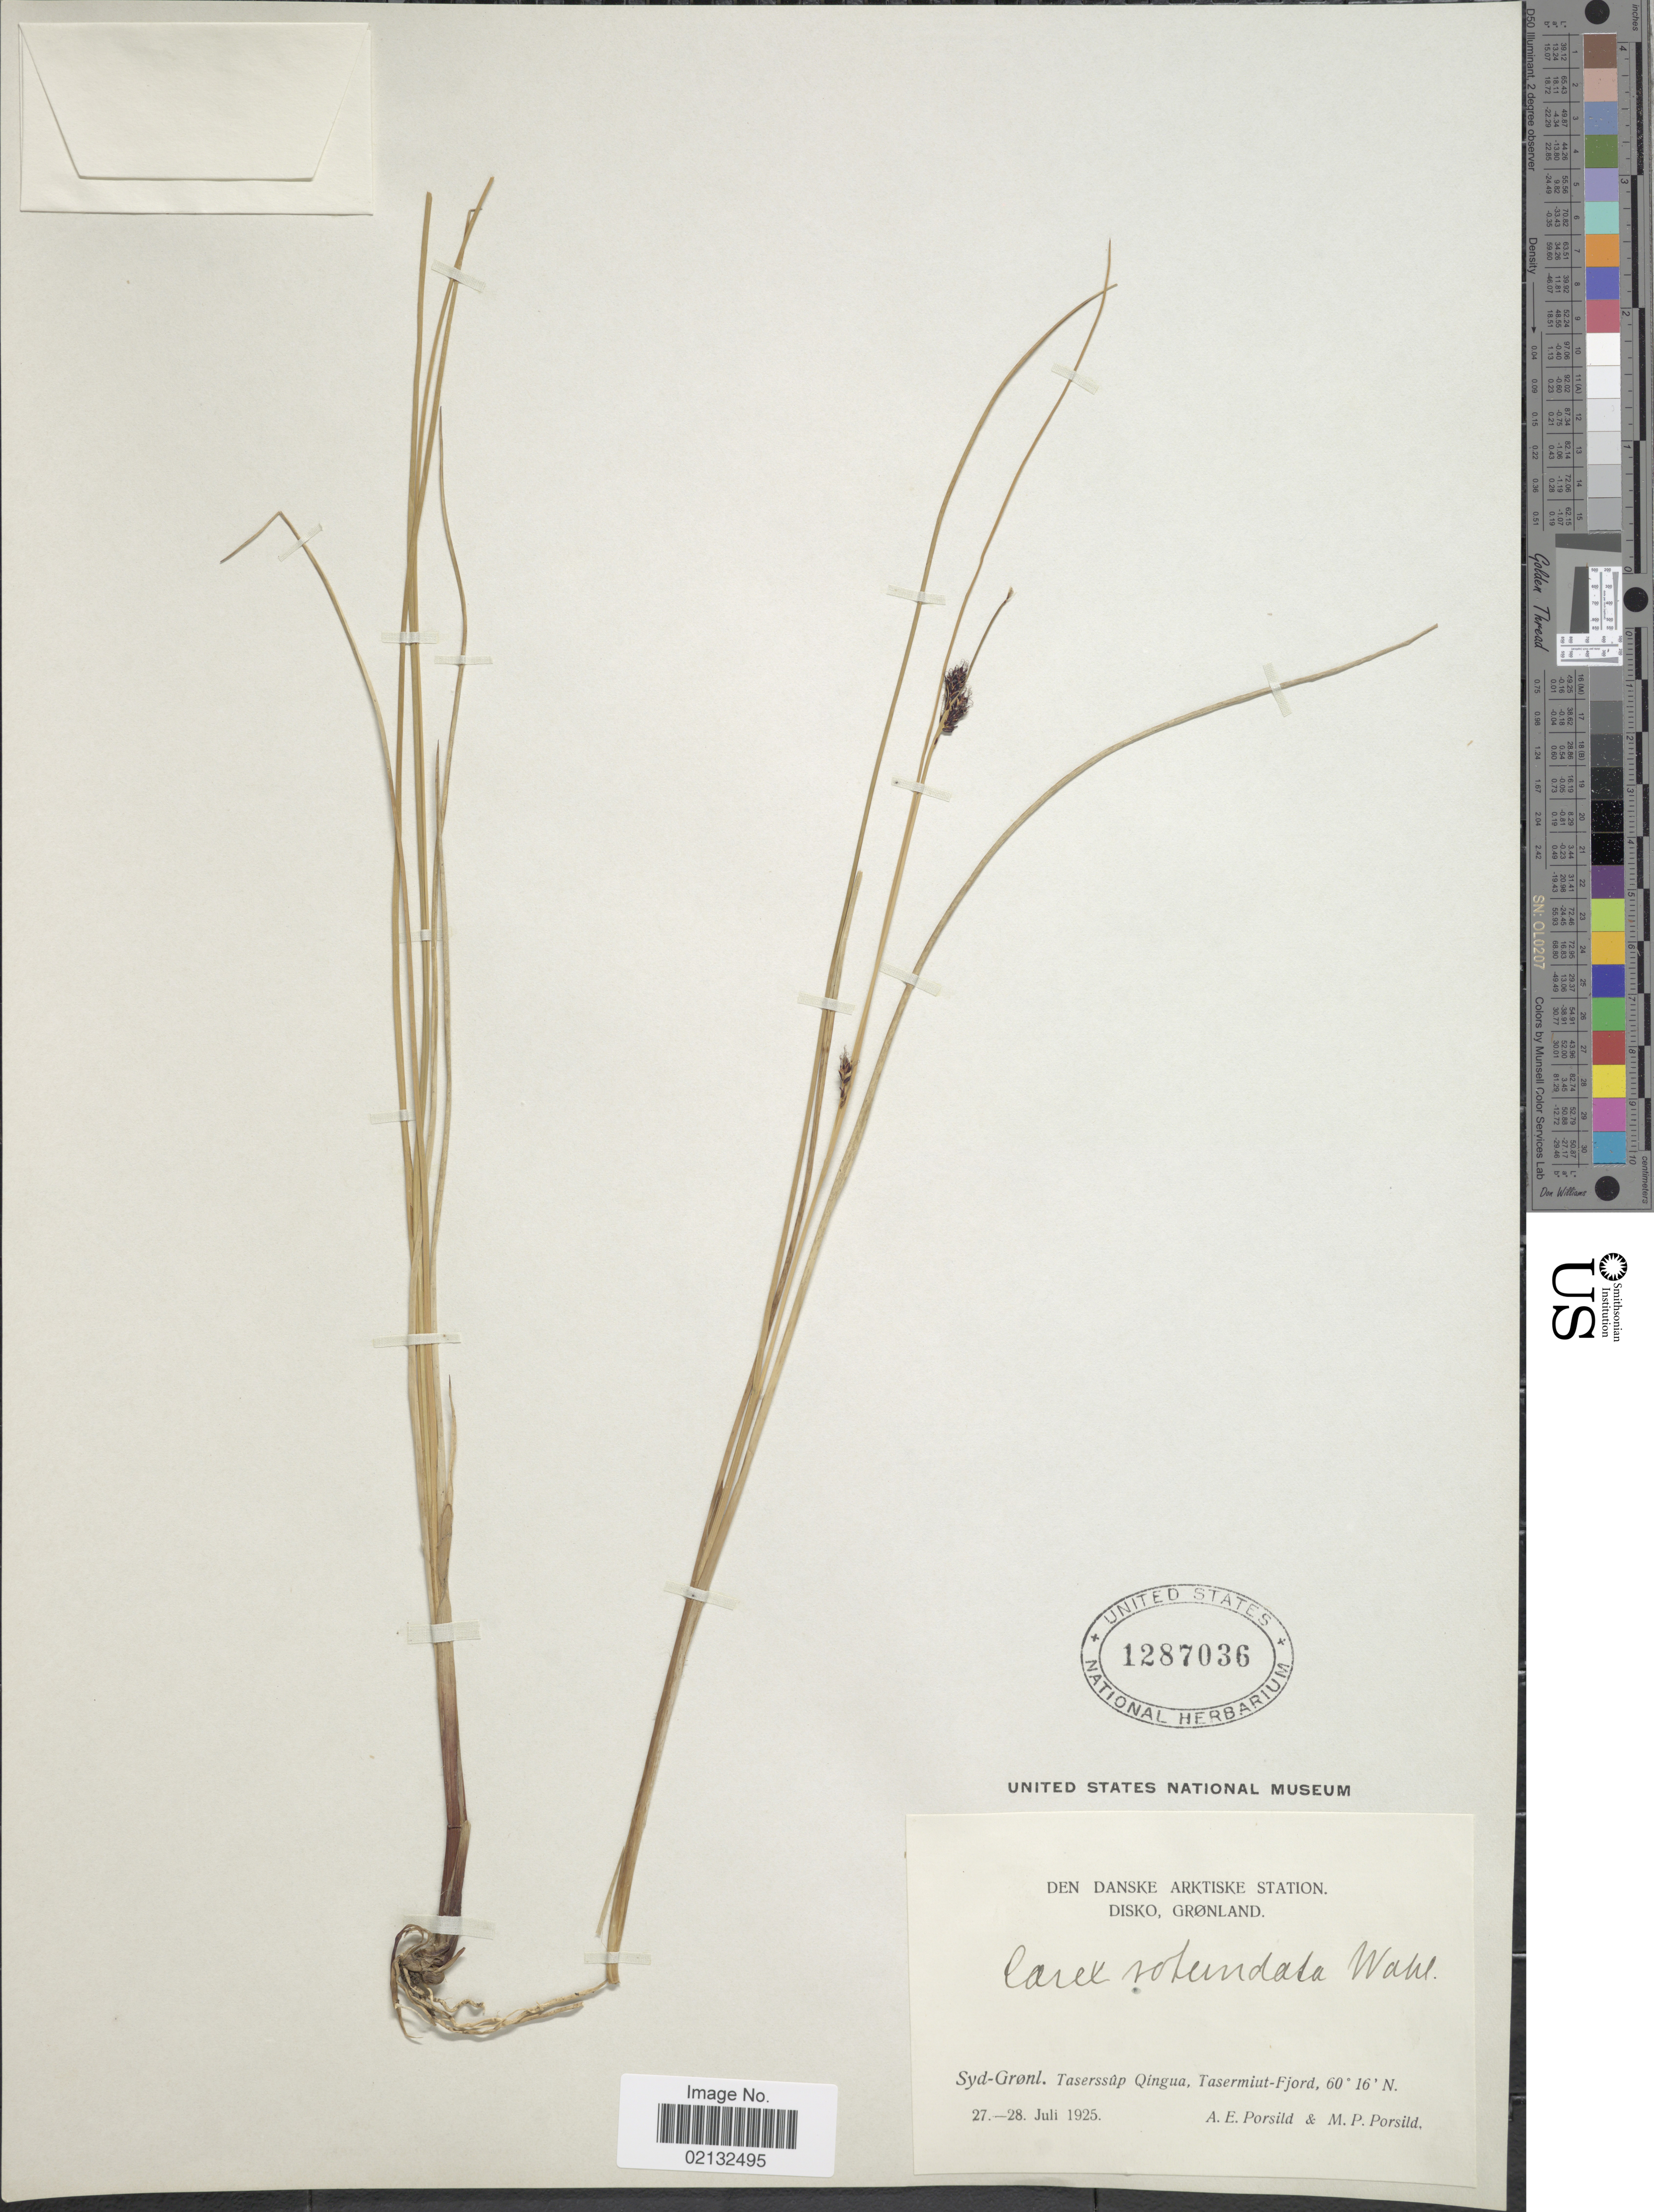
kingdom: Plantae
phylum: Tracheophyta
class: Liliopsida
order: Poales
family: Cyperaceae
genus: Carex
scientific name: Carex rotundata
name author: Wahlenb.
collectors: A. E. Porsild & M. P. Porsild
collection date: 1925-07-27/1925-07-28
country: Greenland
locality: Disko, Gronland. Syd-Gronl. Taserssup Qingua, Tasermiut-Fjord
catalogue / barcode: US 1287036